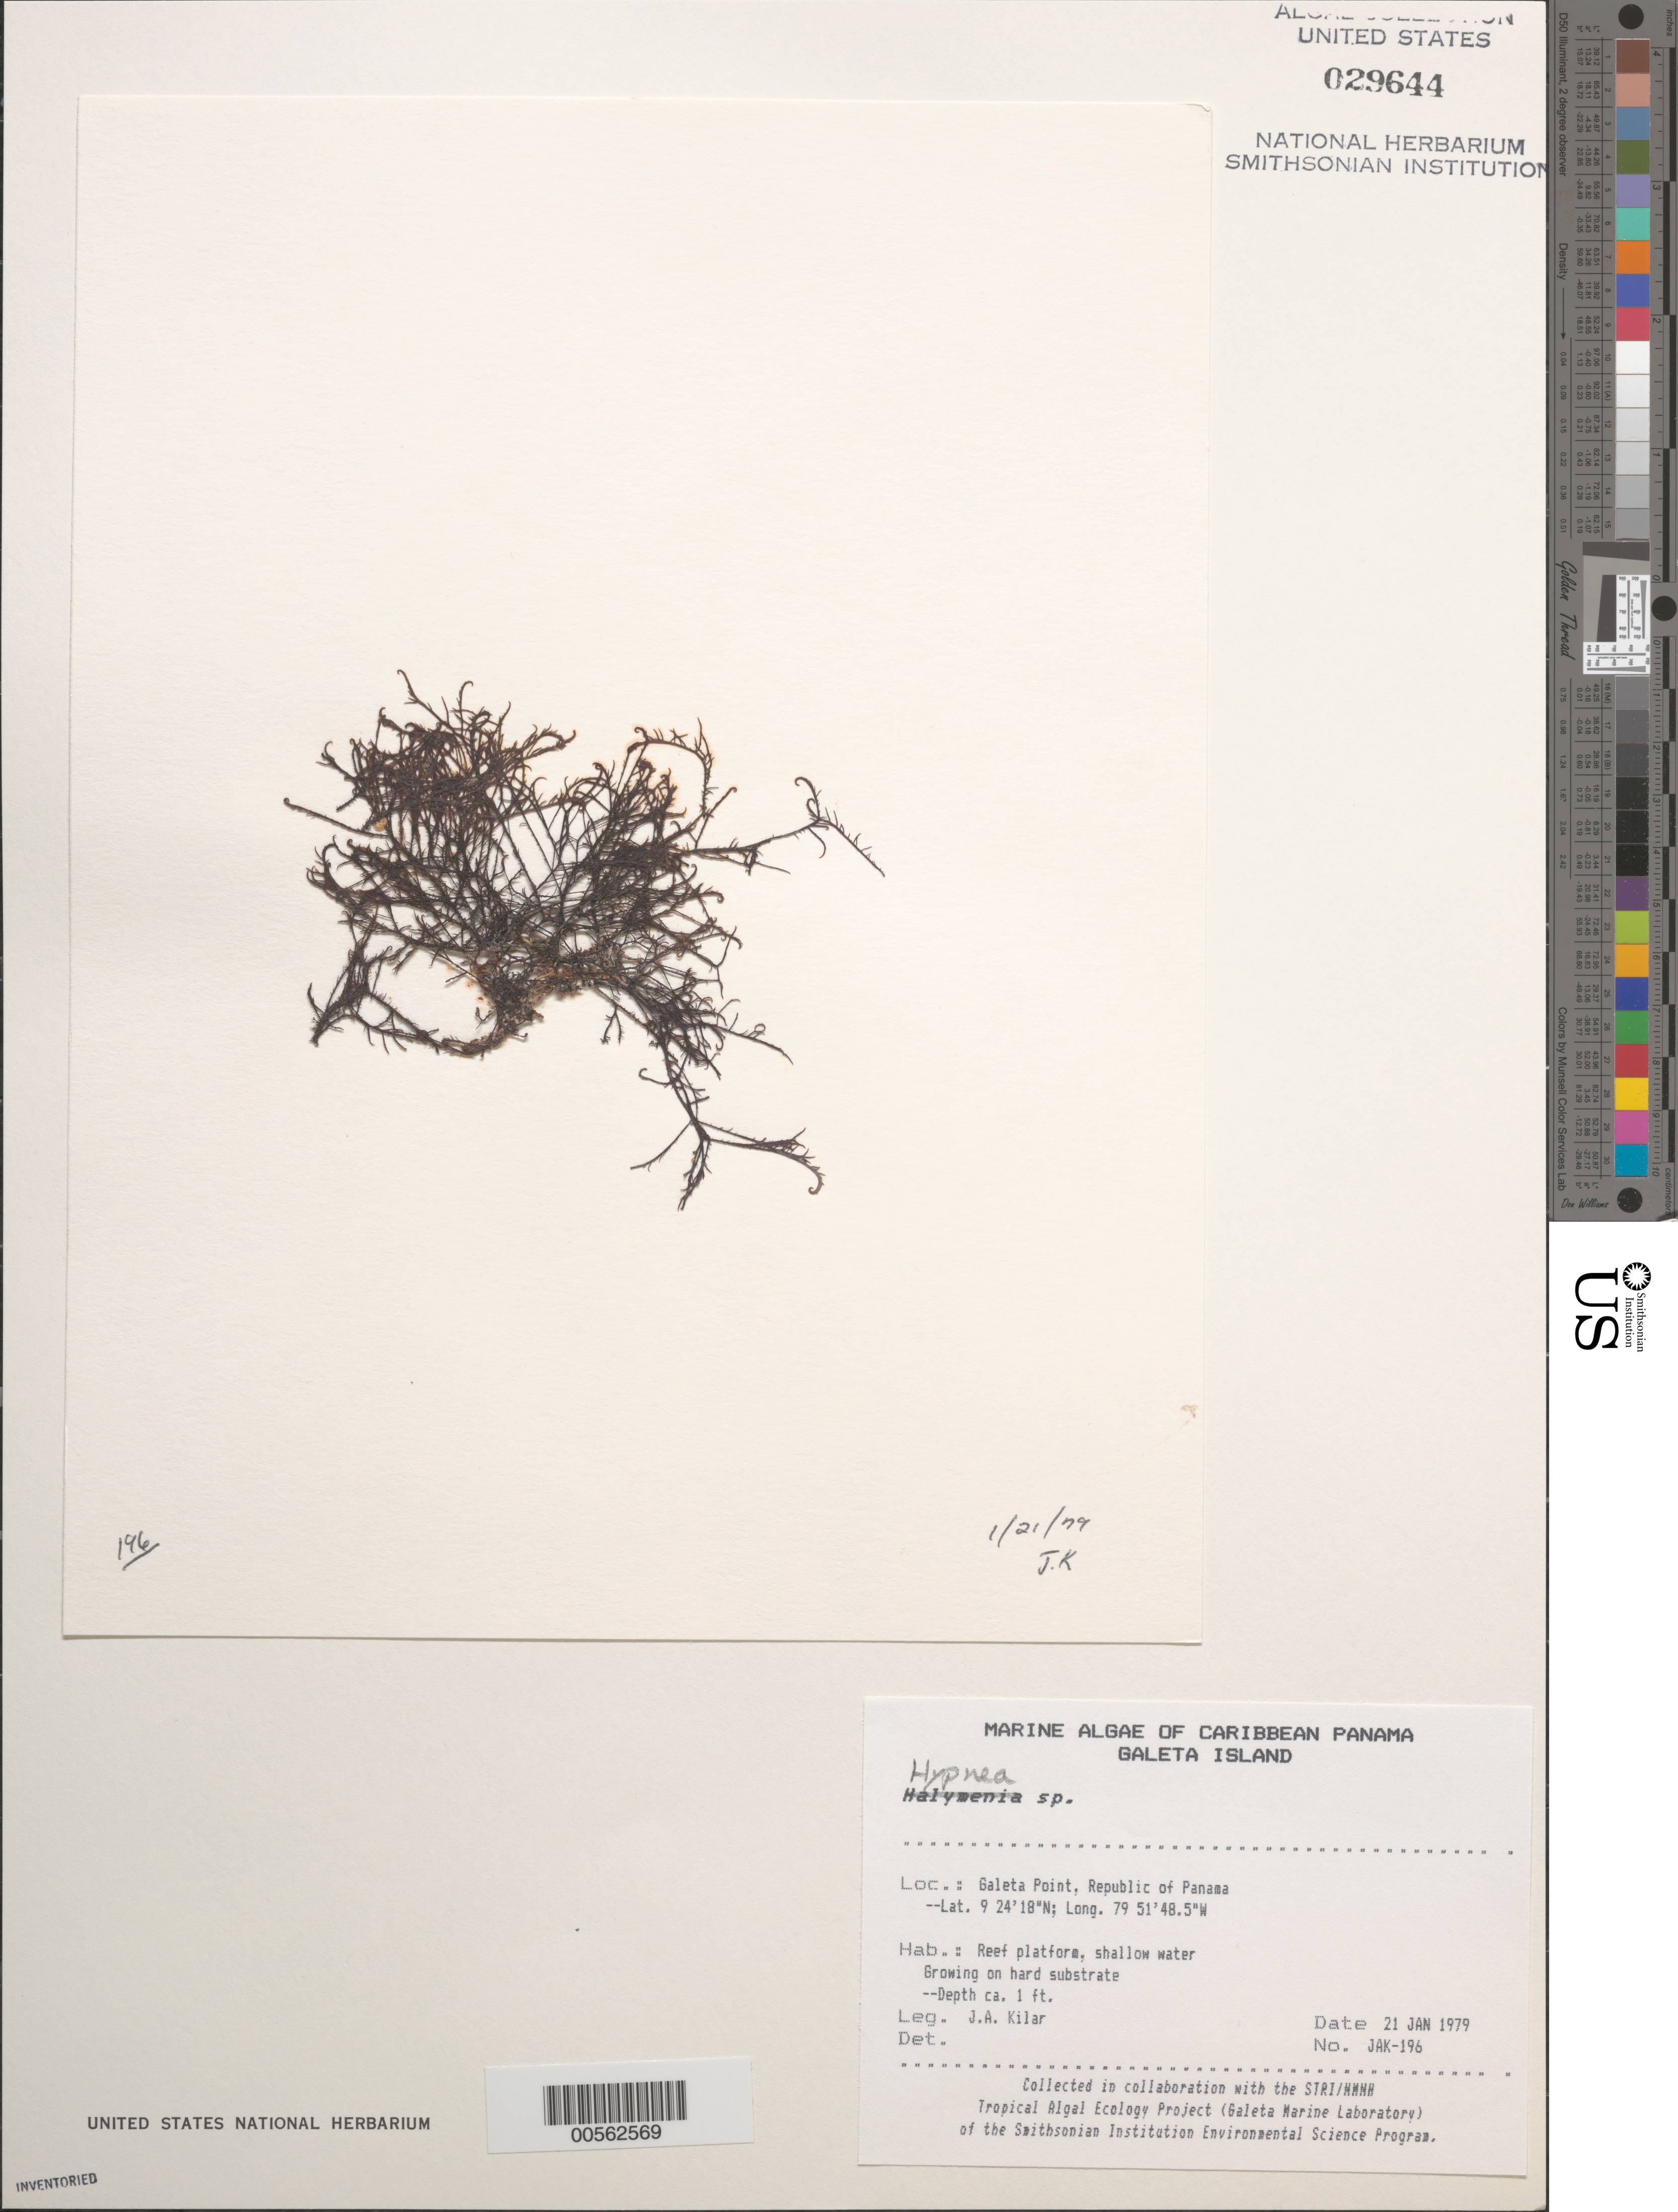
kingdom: Plantae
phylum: Rhodophyta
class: Florideophyceae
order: Gigartinales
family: Cystocloniaceae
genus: Hypnea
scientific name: Hypnea sp.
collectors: J. A. Kilar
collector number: JAK-196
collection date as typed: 21 Jan 1979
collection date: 1979-01-21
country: Panama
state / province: Colón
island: Galeta Island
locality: Galeta Point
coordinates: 9 24' 18" N, 79 51' 48.5" W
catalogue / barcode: US 29644